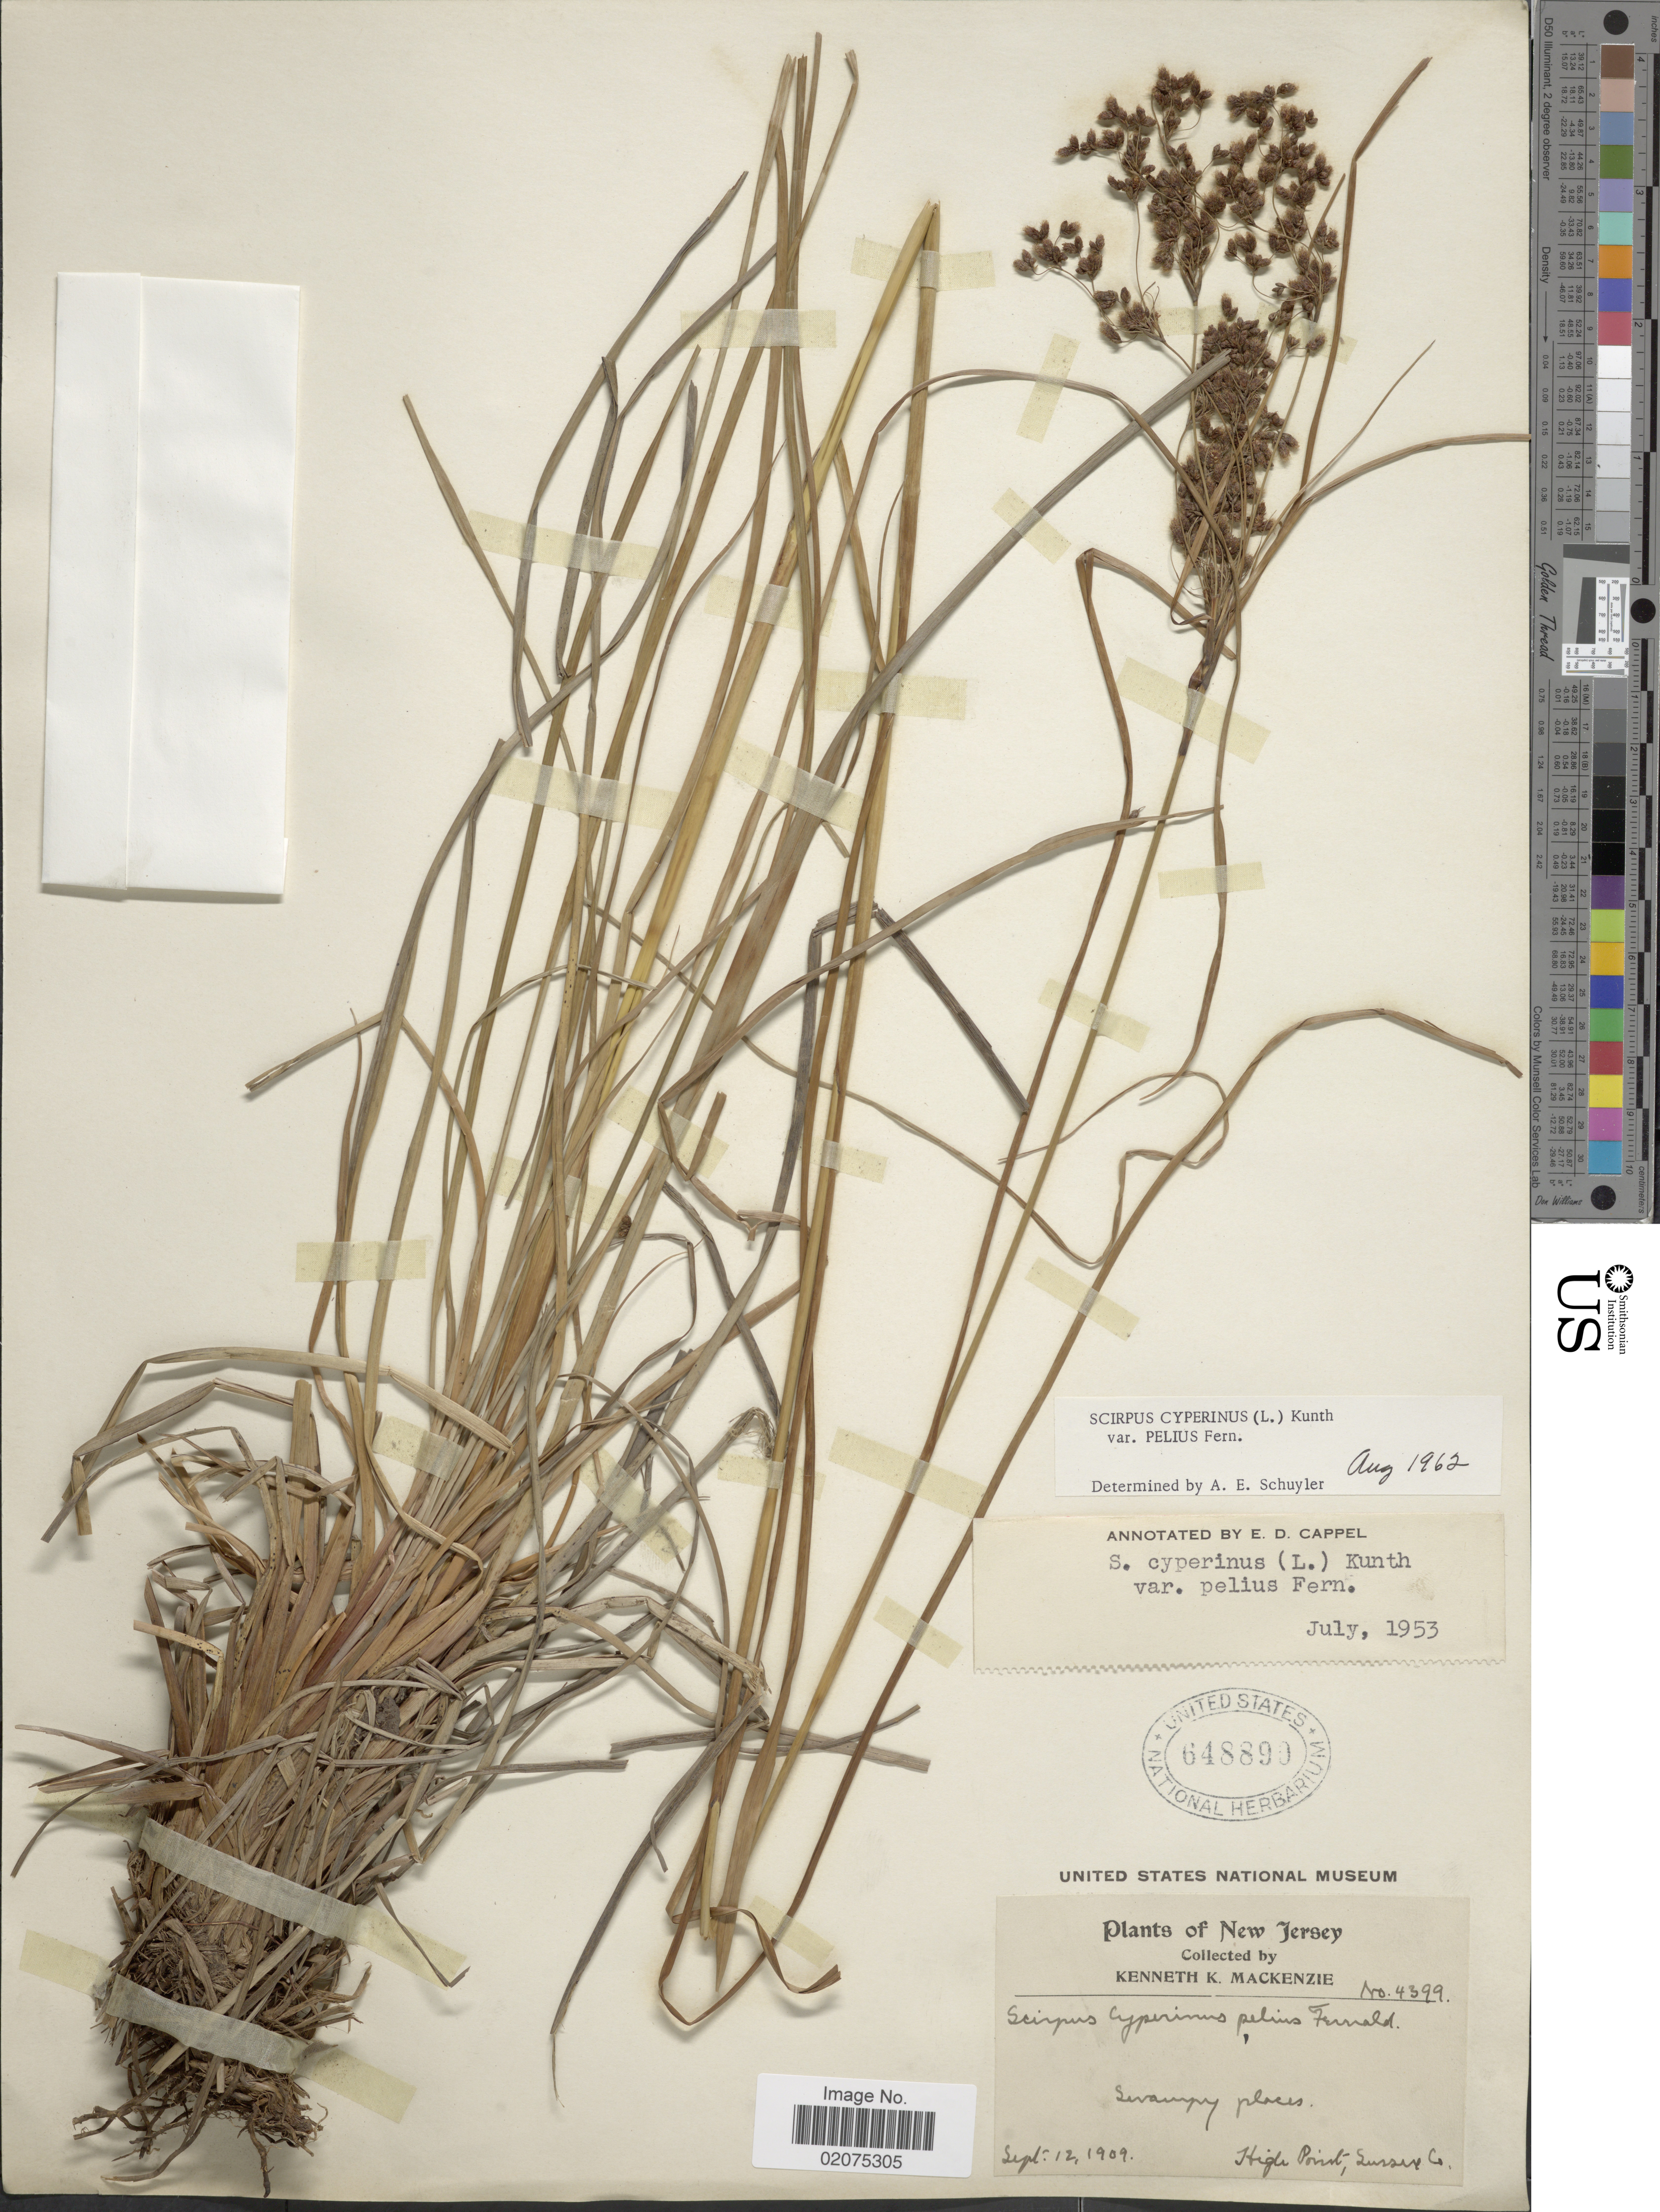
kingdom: Plantae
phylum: Tracheophyta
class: Liliopsida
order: Poales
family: Cyperaceae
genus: Scirpus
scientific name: Scirpus cyperinus var. pelius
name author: Fernald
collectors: K. K. Mackenzie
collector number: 4399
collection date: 1909-09-12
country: United States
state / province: New Jersey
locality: High Point, Sussex Co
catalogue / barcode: US 648890